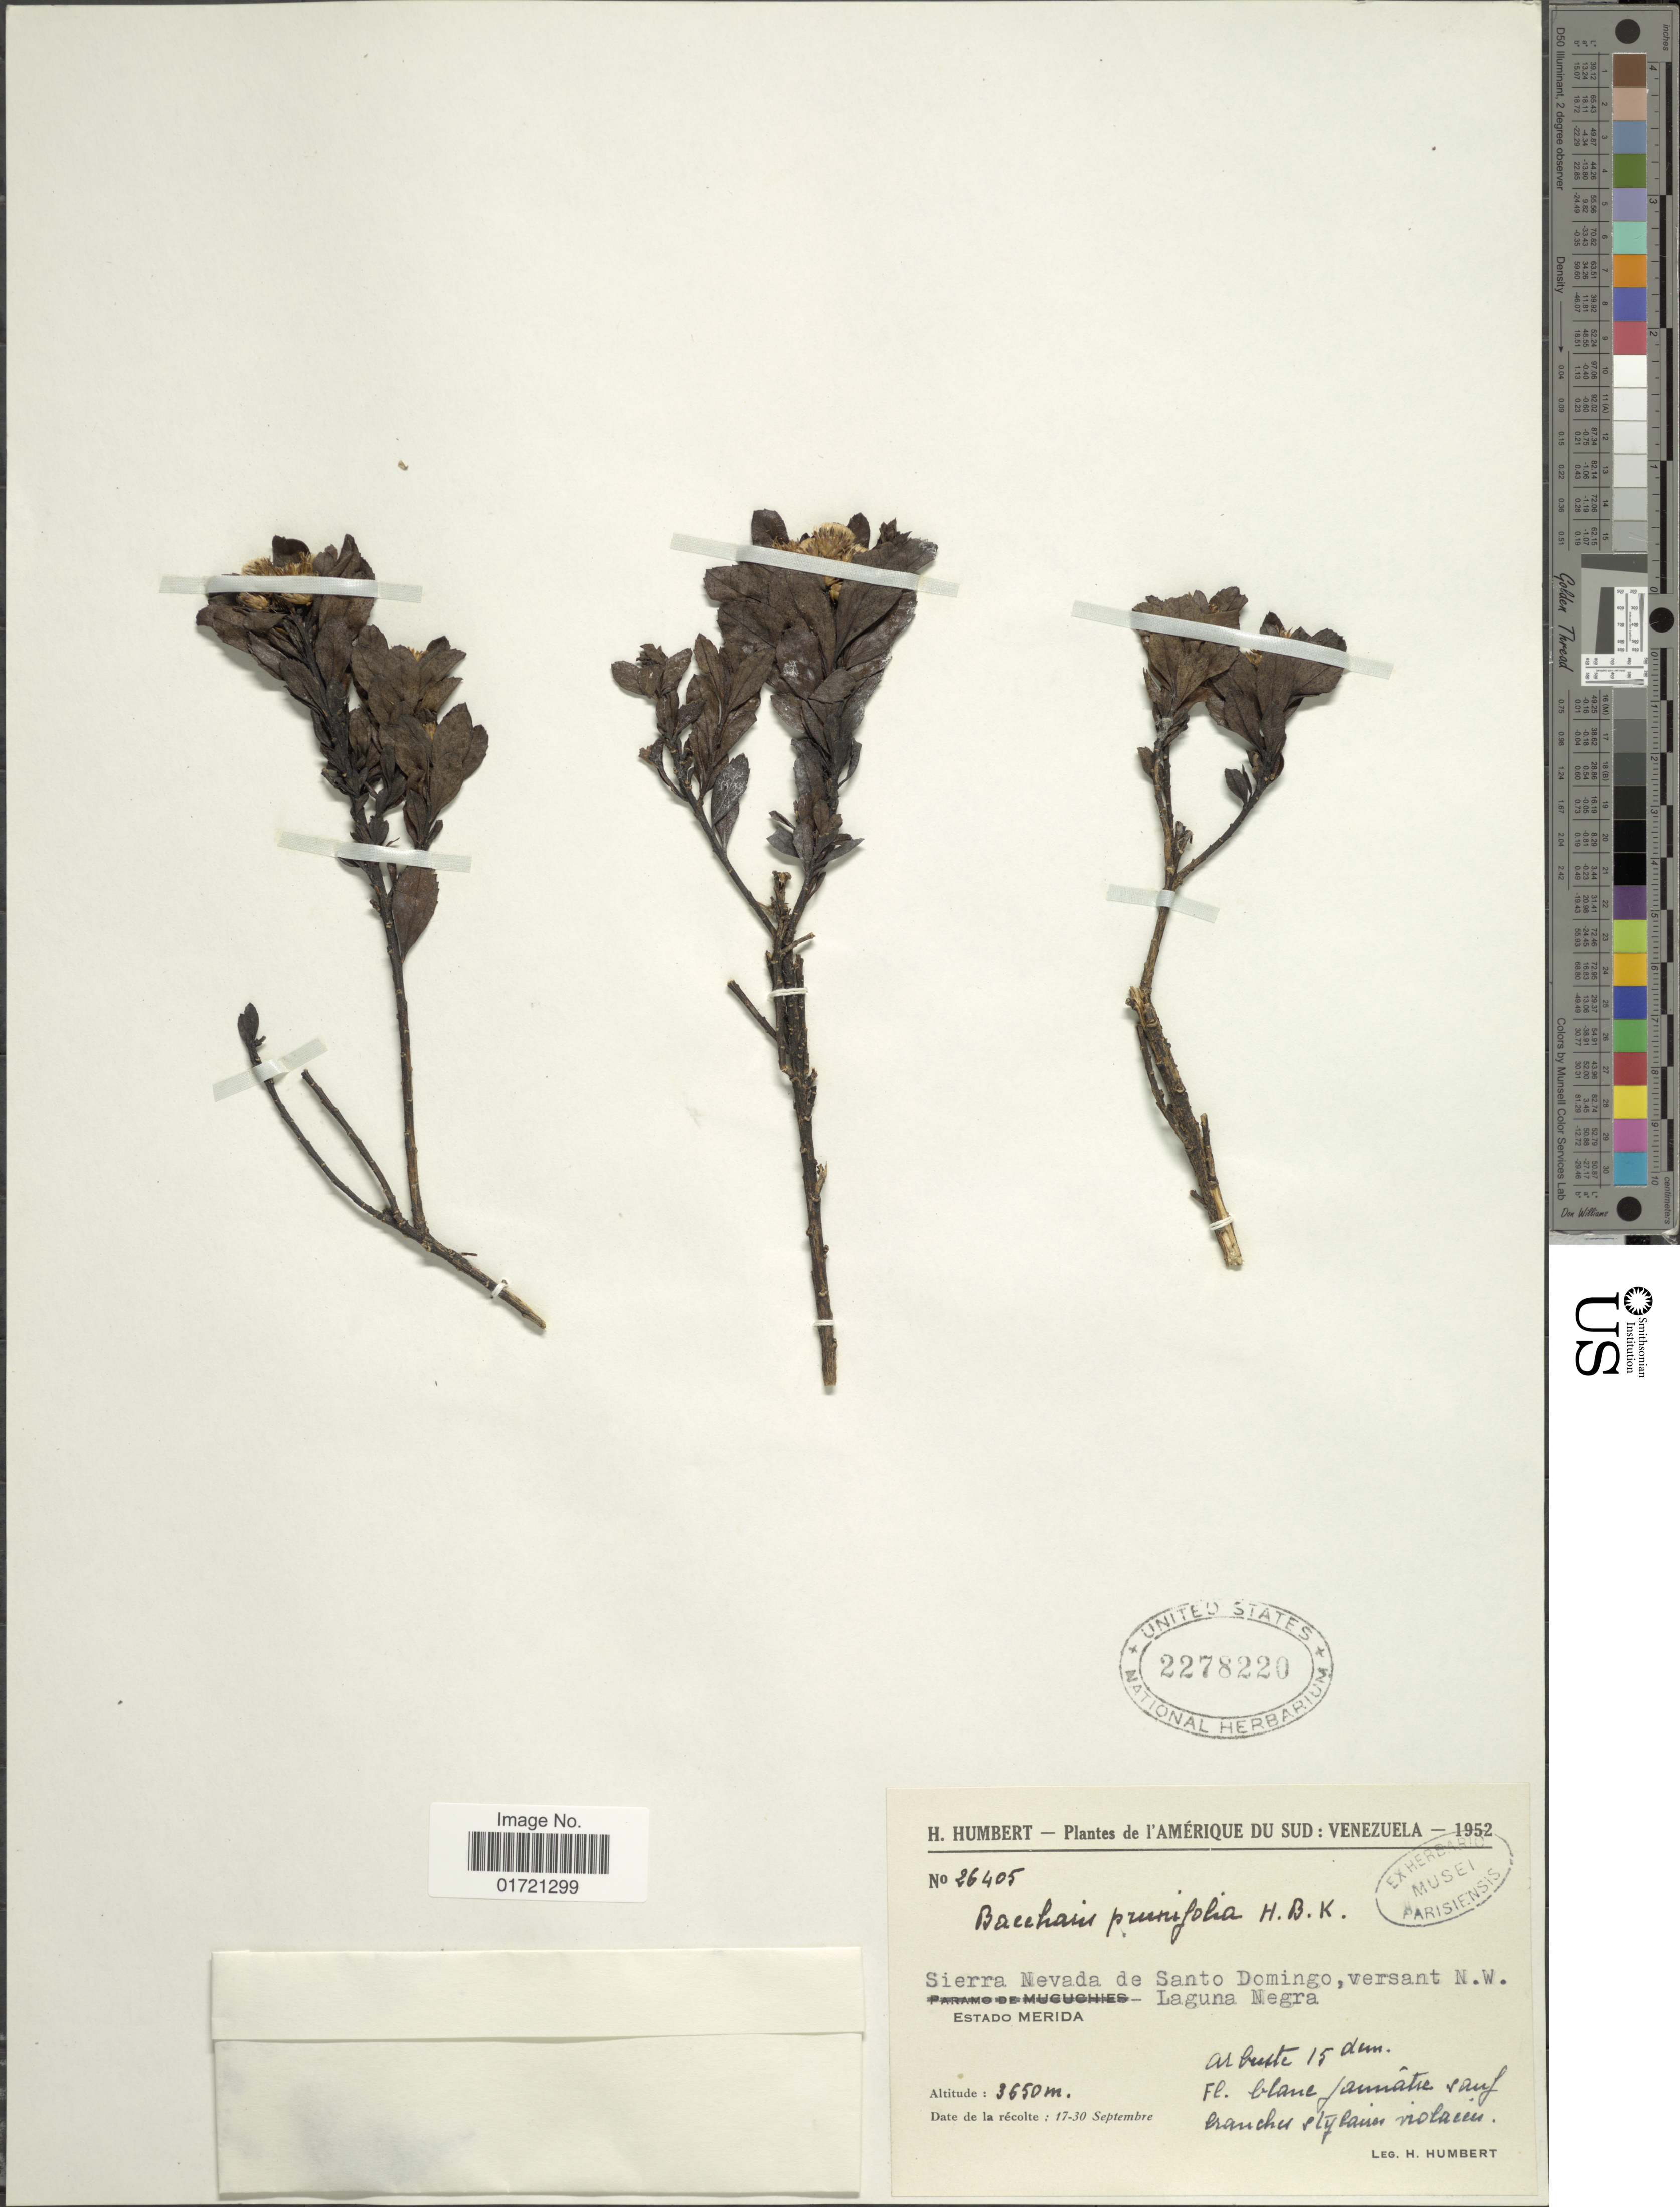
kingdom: Plantae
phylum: Tracheophyta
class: Magnoliopsida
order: Asterales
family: Asteraceae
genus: Baccharis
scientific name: Baccharis prunifolia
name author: Kunth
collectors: H. Humbert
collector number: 26405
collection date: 1952-09-17/1952-09-30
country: Venezuela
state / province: Mérida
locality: Sierra Nevada de Santo Domingo, versant N.W. Laguna Negra. Estado Merida.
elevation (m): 3650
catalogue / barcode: US 2278220